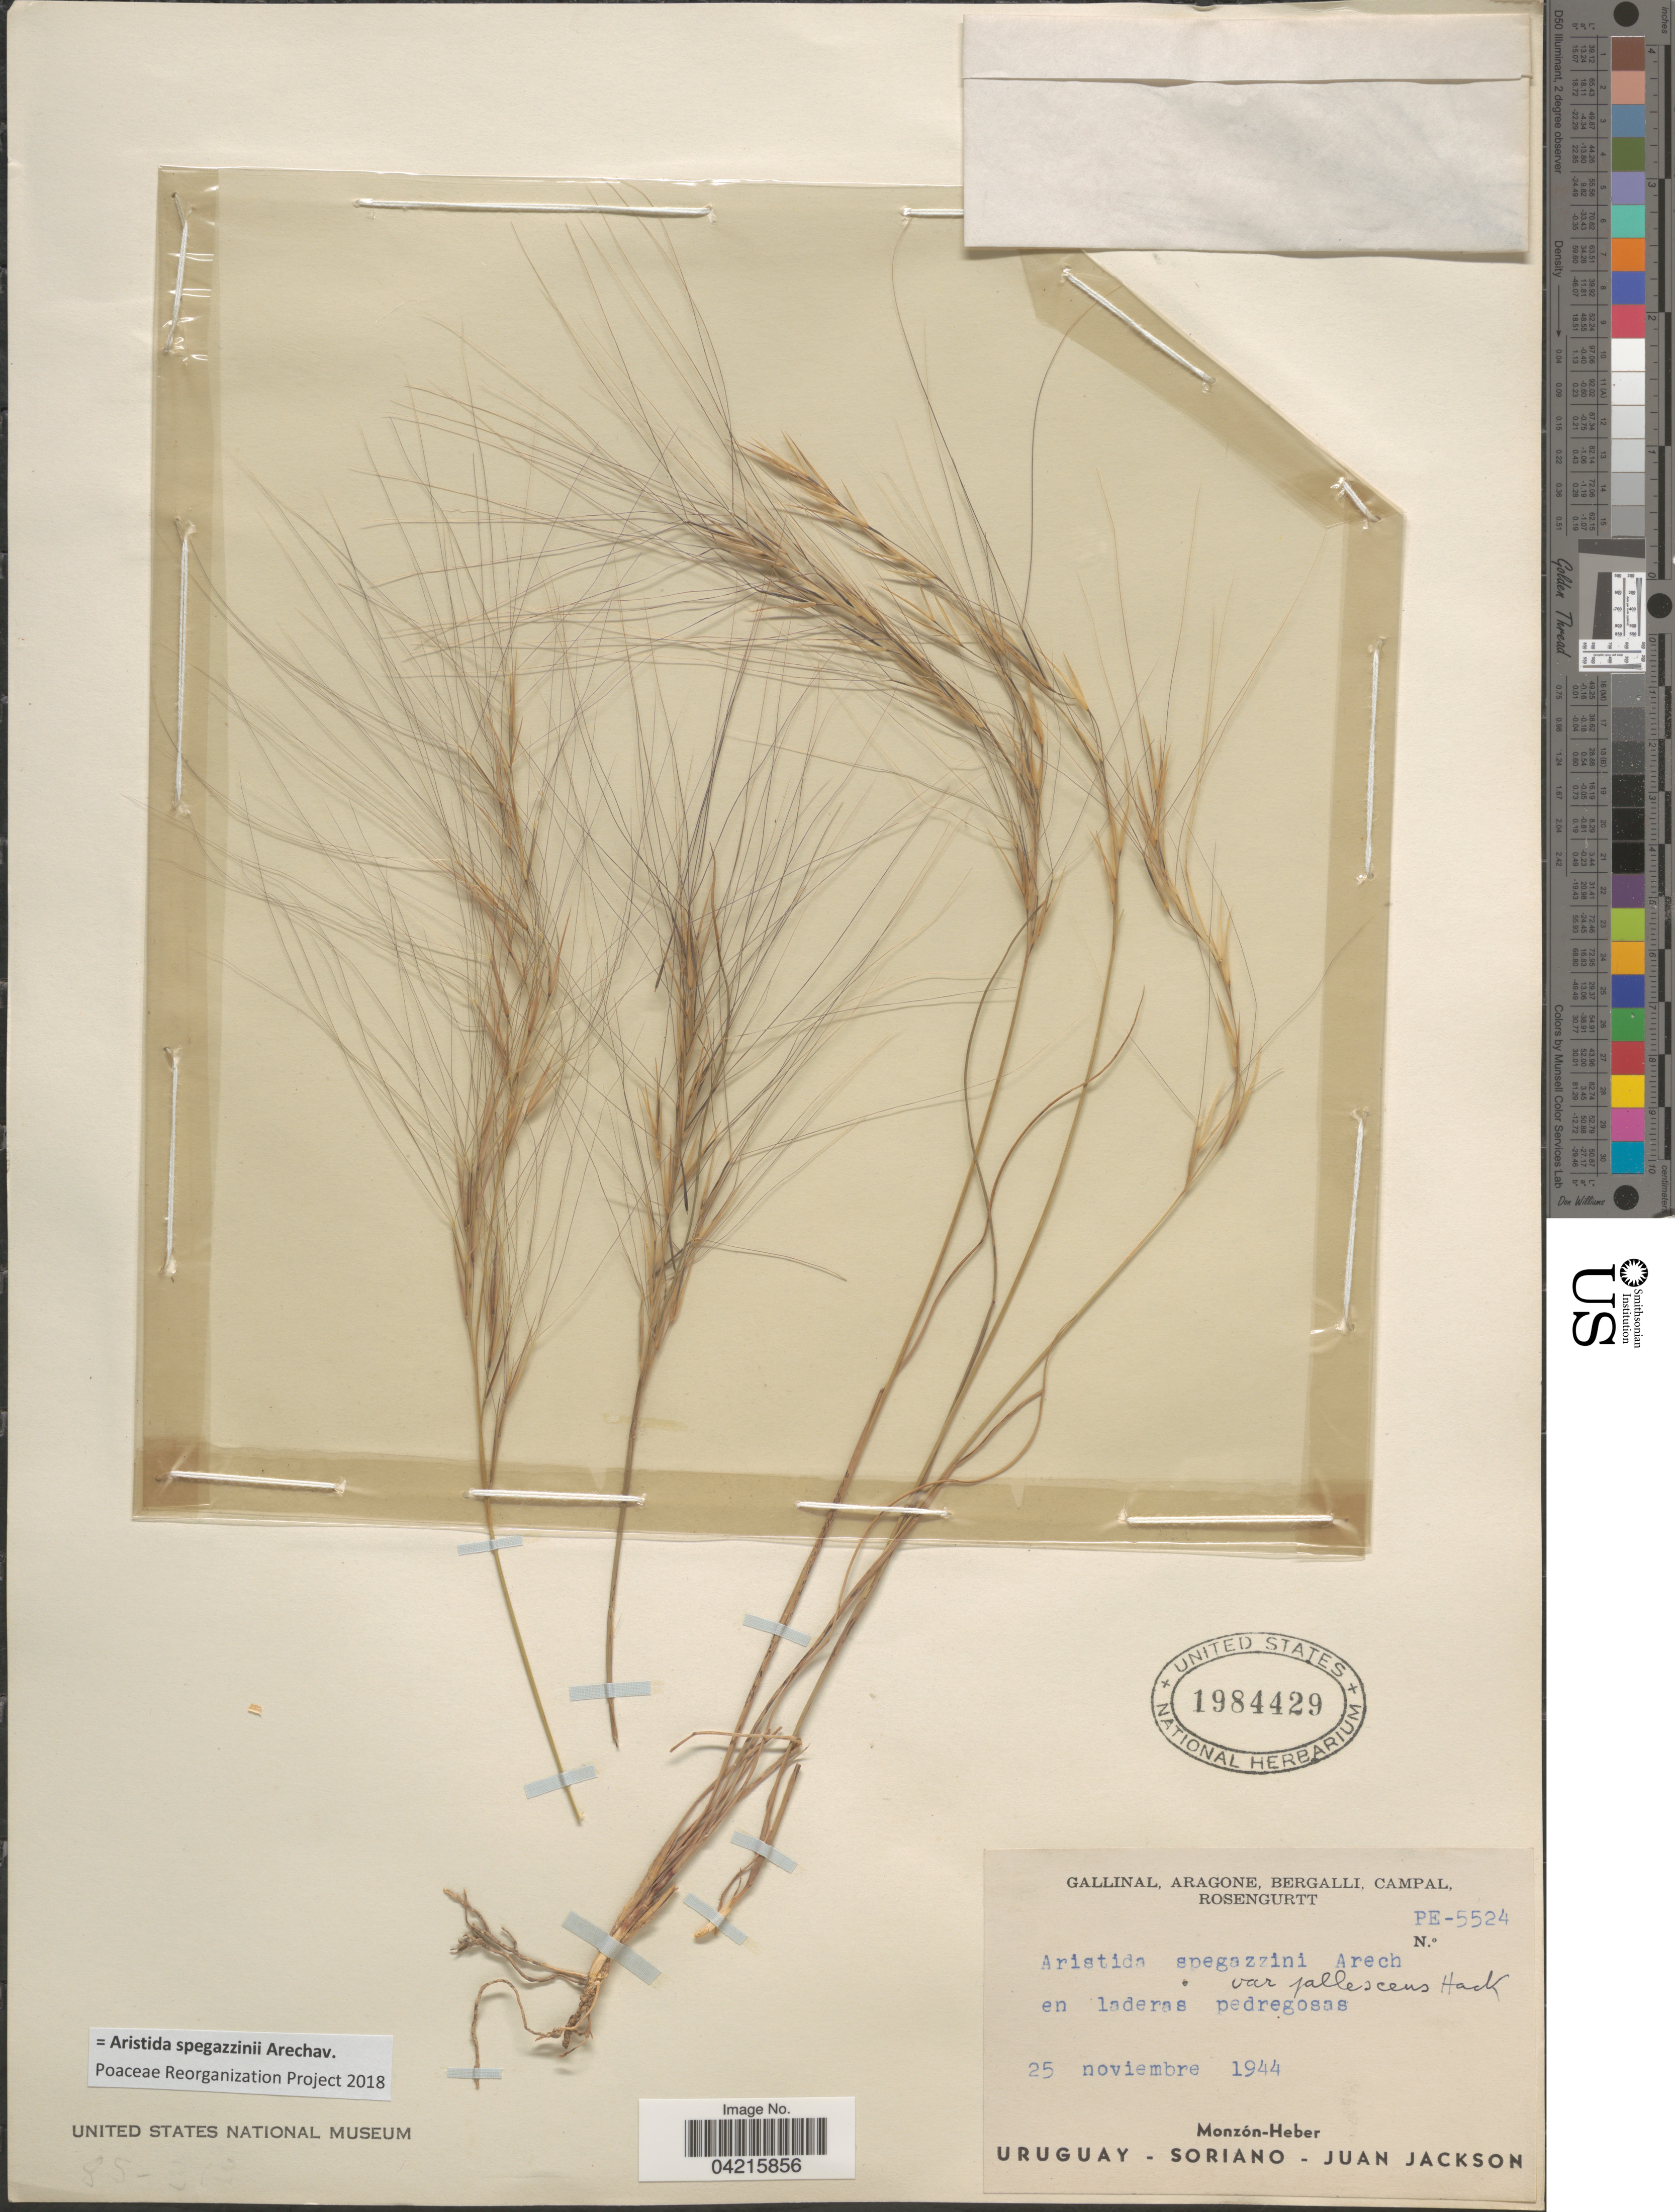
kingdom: Plantae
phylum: Tracheophyta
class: Liliopsida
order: Poales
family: Poaceae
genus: Aristida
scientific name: Aristida spegazzinii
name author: Arechav.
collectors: -. Gallinal, -- Aragone, -- Bergalli, -- Campal & Rosengurtt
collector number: PE-5524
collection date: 1944-11-25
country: Uruguay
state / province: Soriano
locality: Juan Jackson.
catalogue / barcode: US 1984429